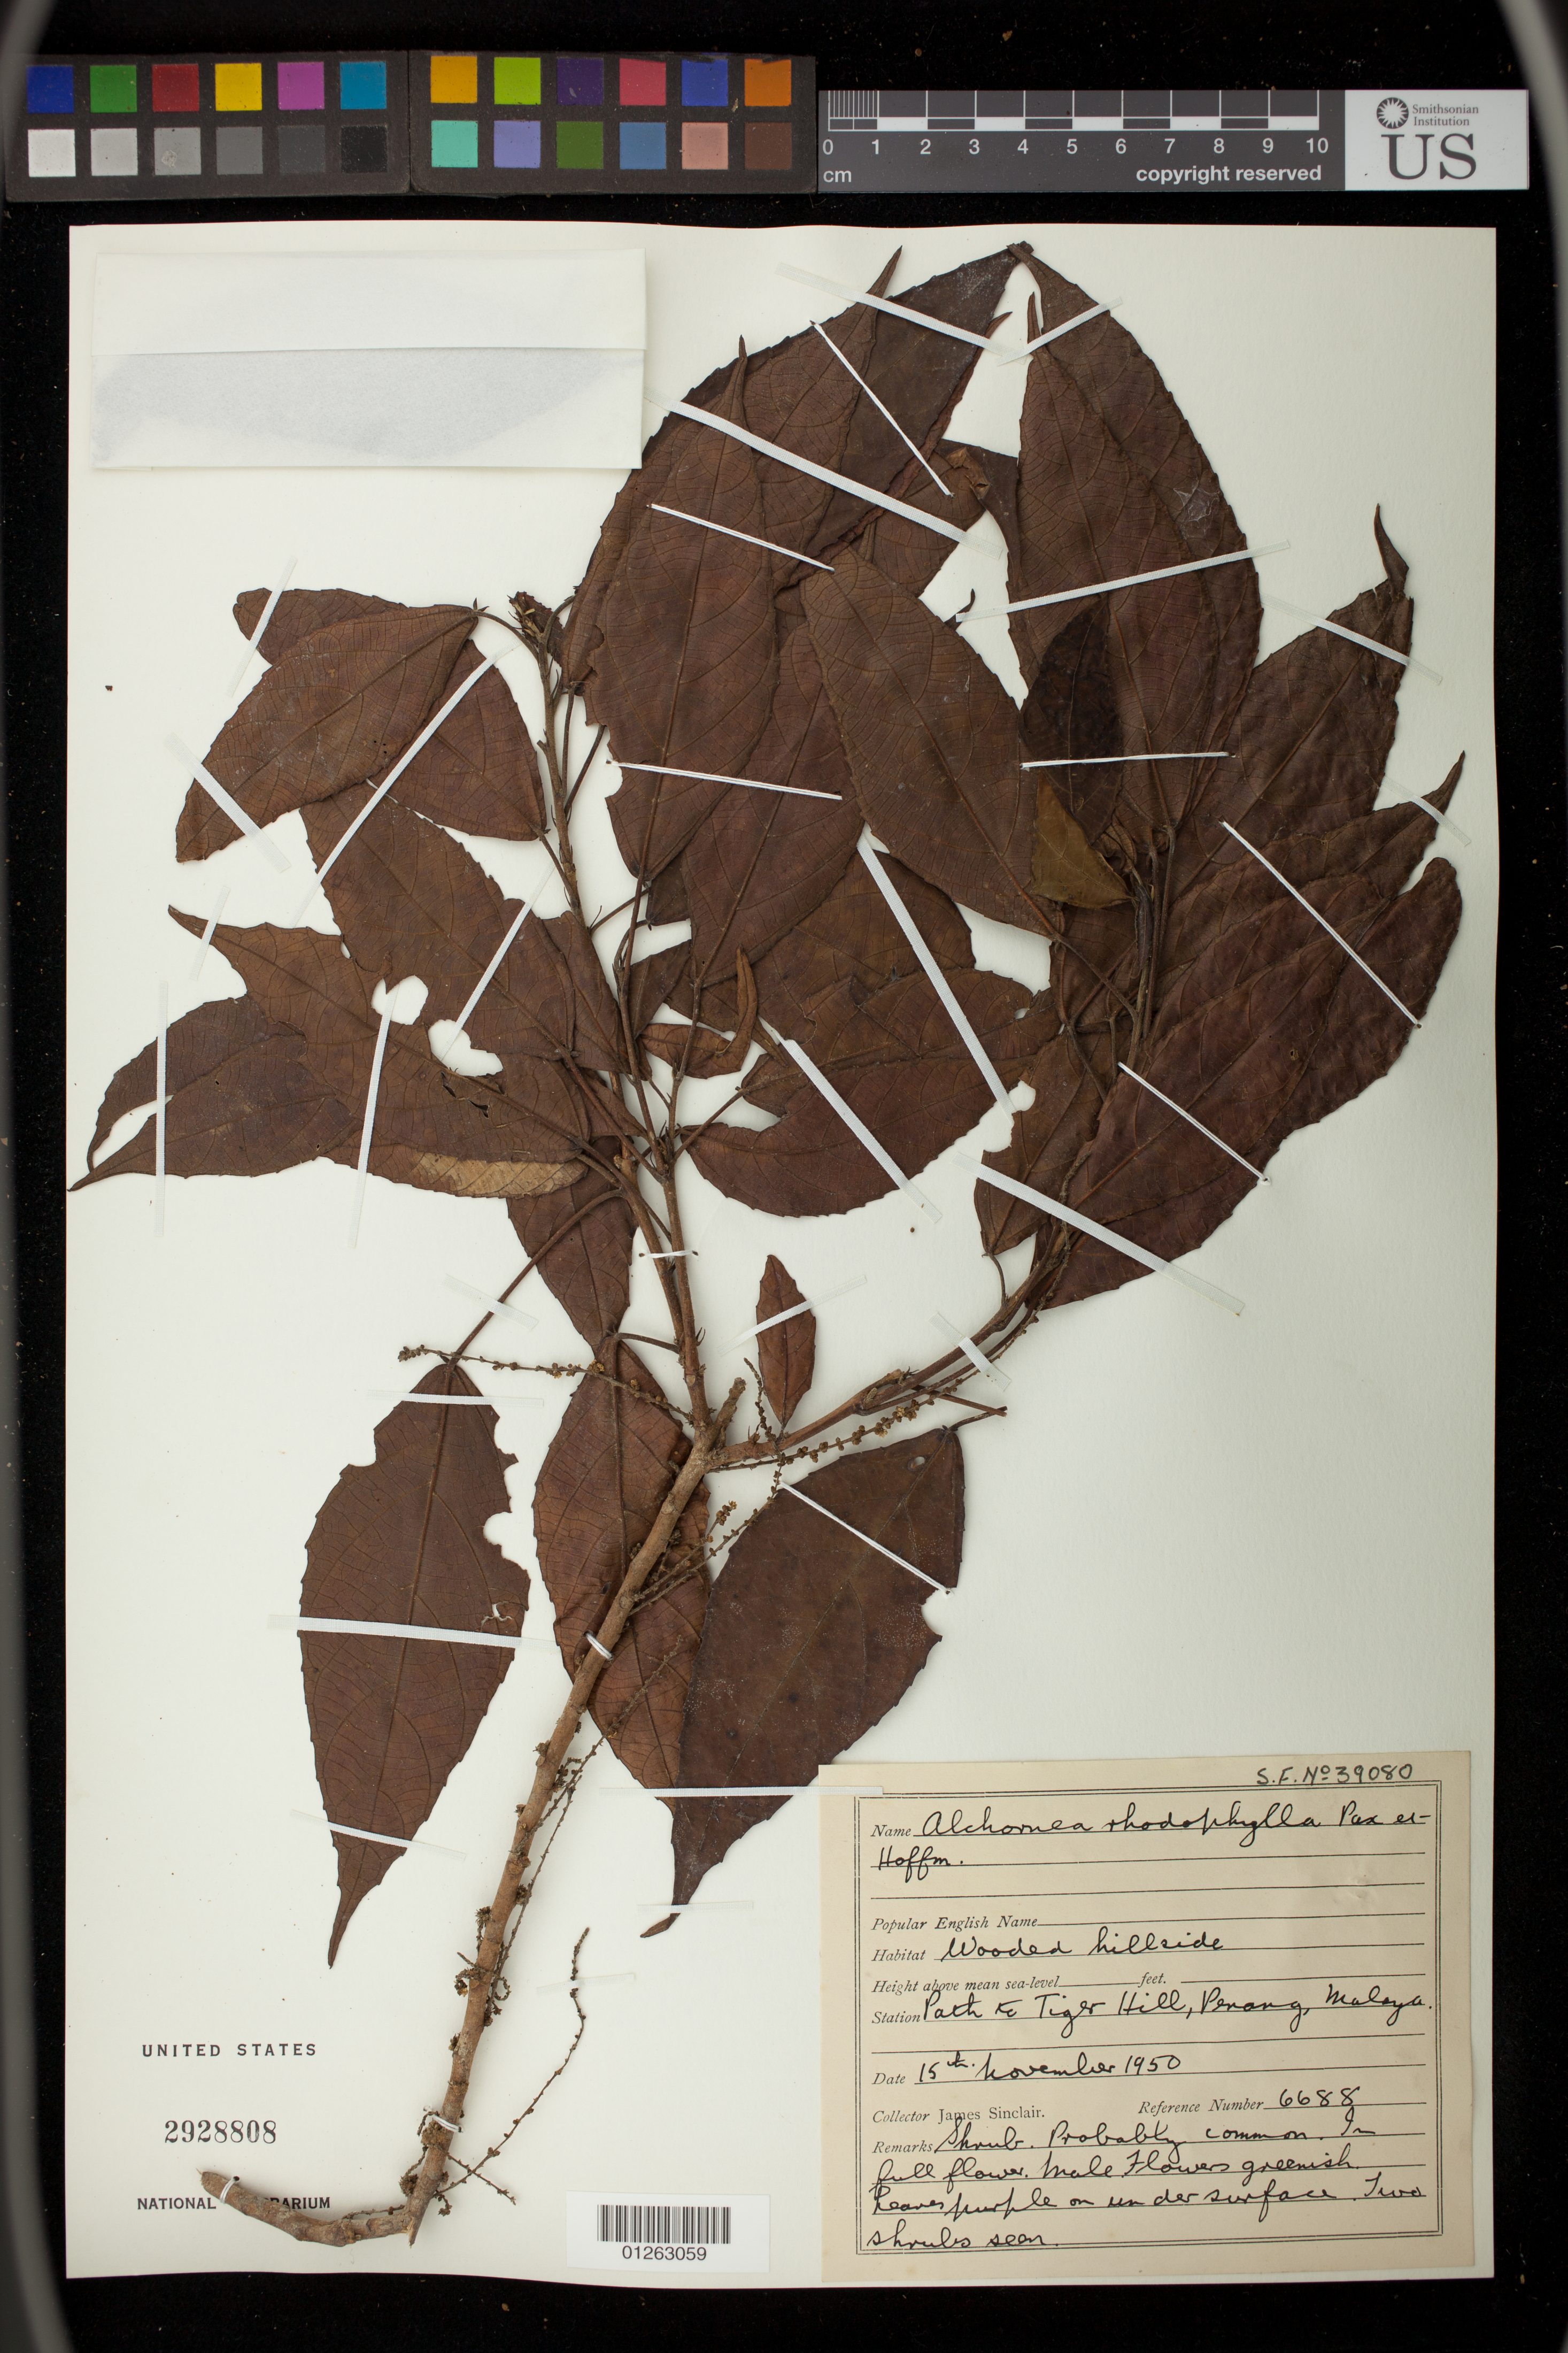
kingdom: Plantae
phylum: Tracheophyta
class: Magnoliopsida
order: Malpighiales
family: Euphorbiaceae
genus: Alchornea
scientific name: Alchornea sp.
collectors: J. Sinclair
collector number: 6688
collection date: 1950-11-15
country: Malaysia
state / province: Pinang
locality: Path to Tiger Hill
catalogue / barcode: US 2928808